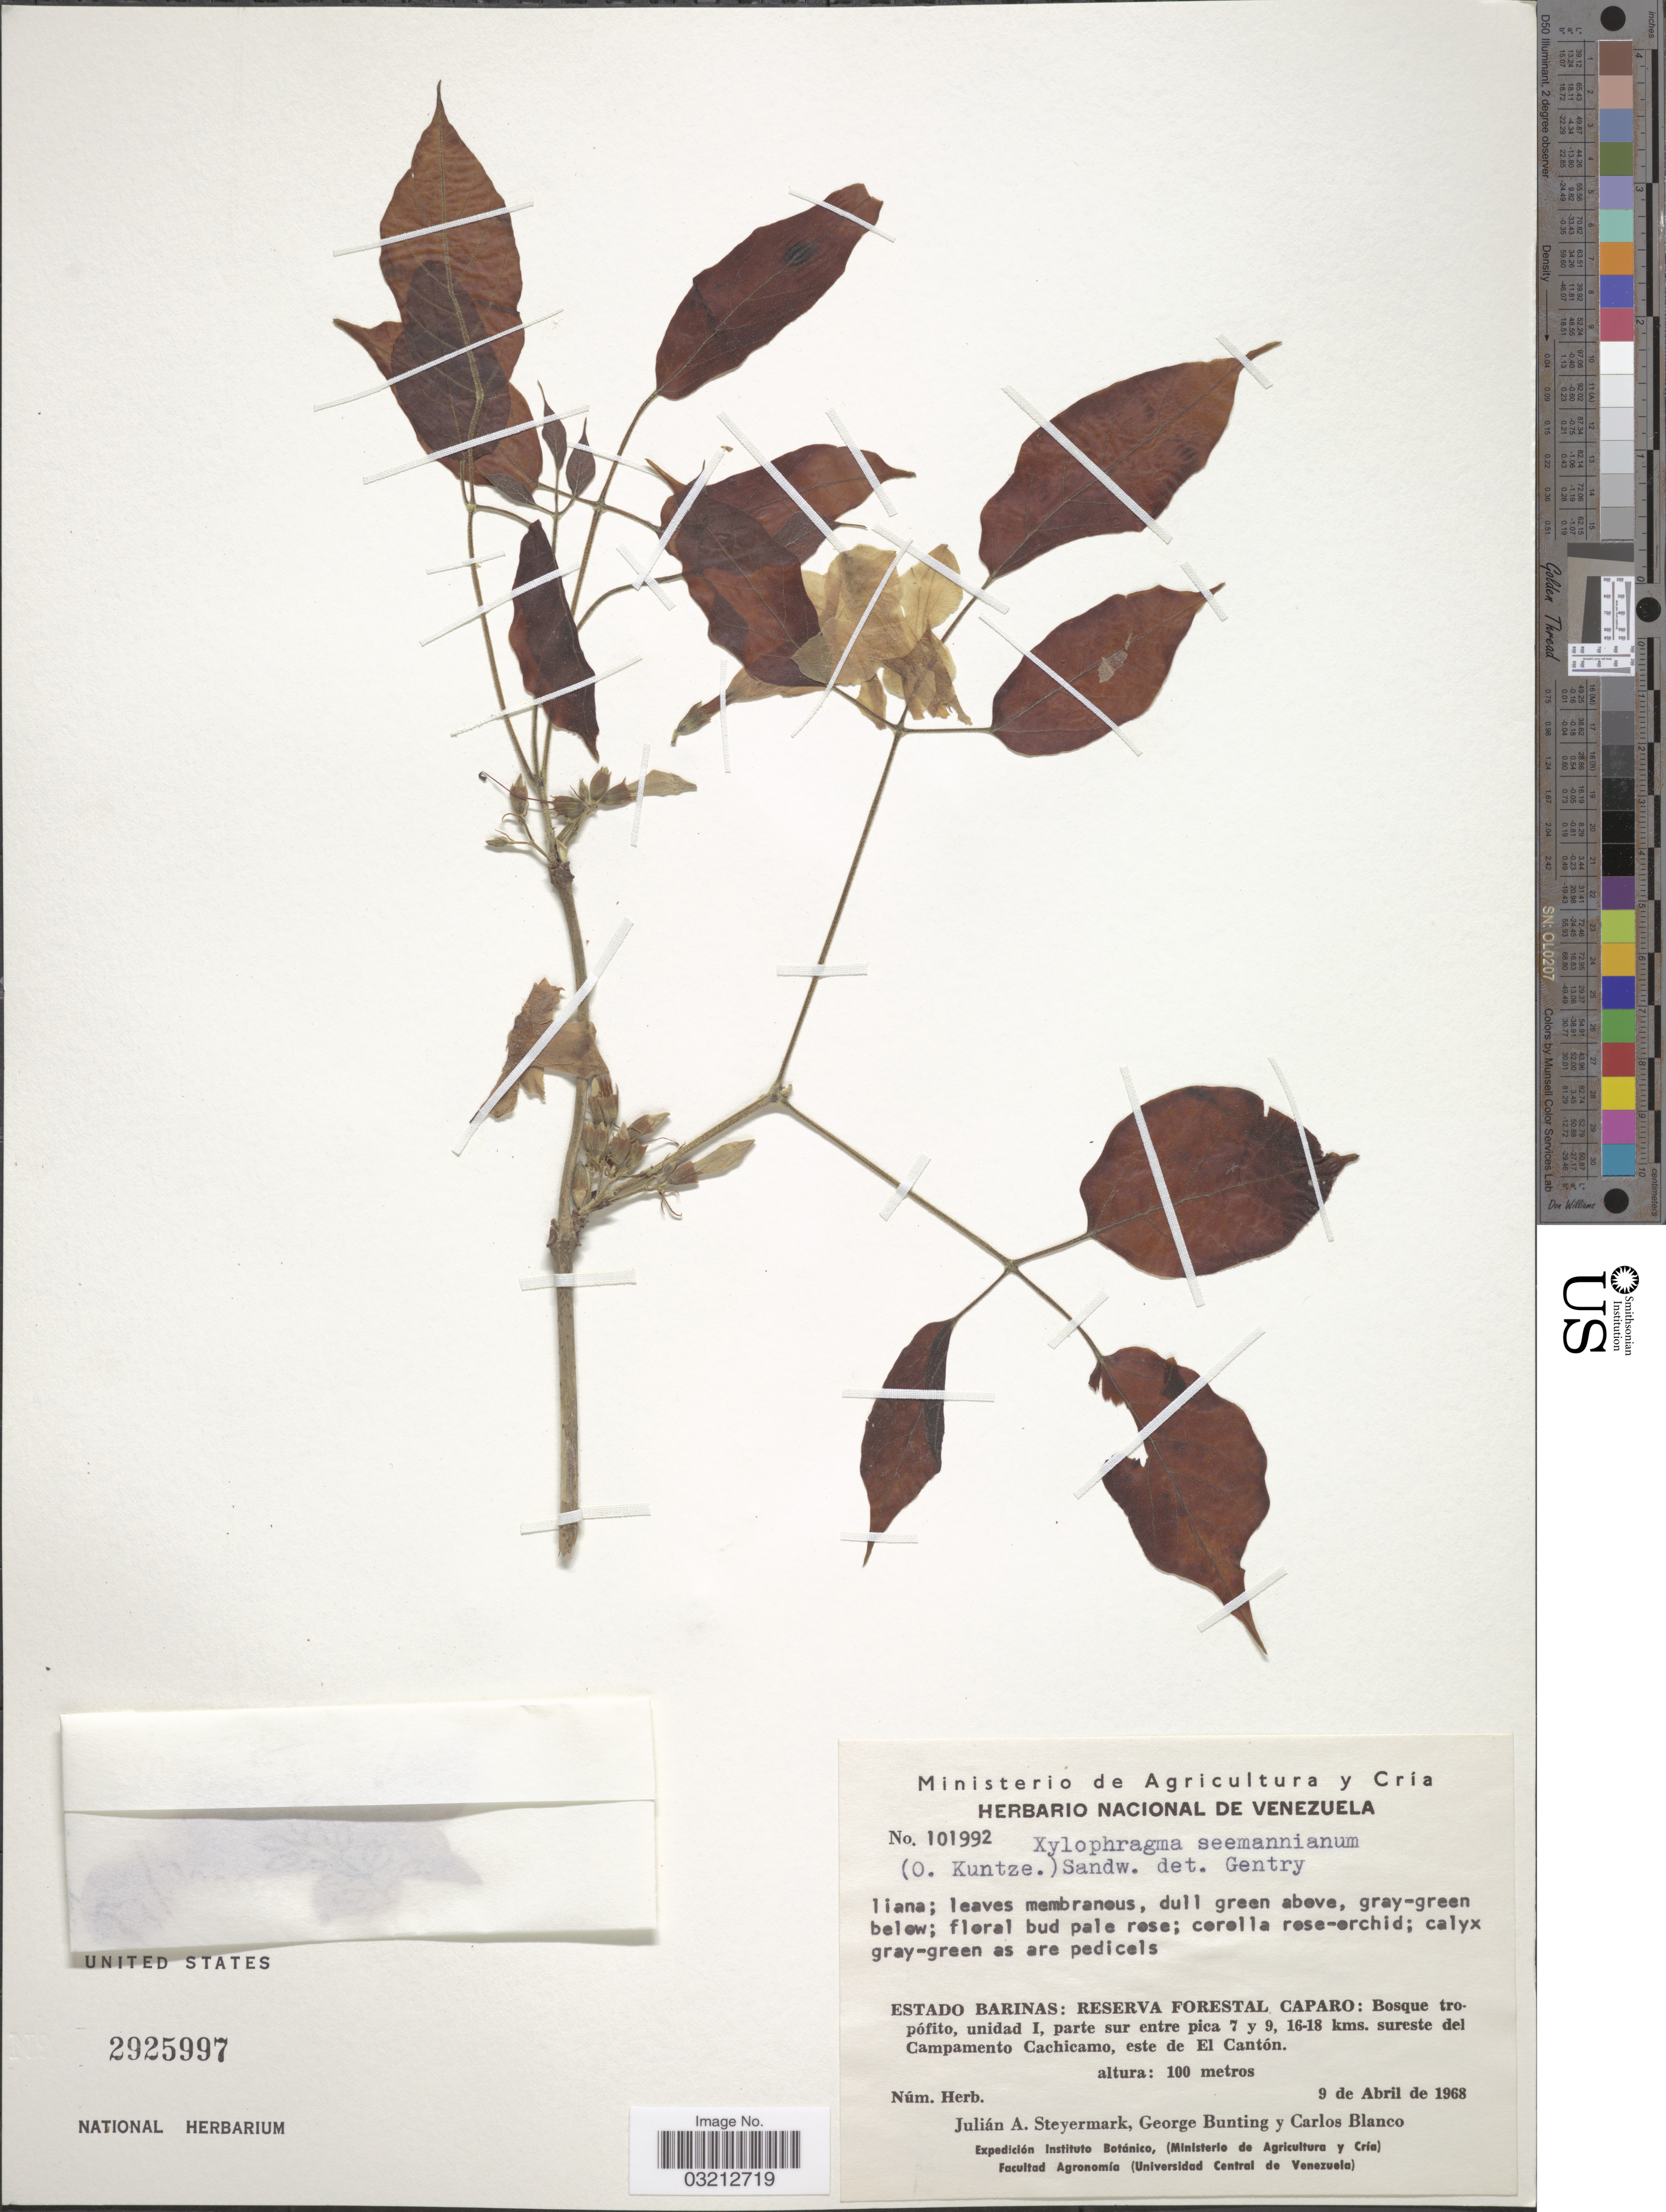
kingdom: Plantae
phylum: Tracheophyta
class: Magnoliopsida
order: Lamiales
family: Bignoniaceae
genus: Xylophragma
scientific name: Xylophragma seemannianum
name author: (Kuntze) Sandwith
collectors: J. Steyermark, G. S. Bunting & C. Blanco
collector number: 101992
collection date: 1968-04-09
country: Venezuela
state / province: Barinas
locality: Reserva Forestal Caparo: Bosque tropófito, unidad I, parte sur entre pica 7 y 9, 16-18 kms. sureste del Campamento Cachicamo, este de El Cantón.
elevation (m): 100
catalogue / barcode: US 2925997